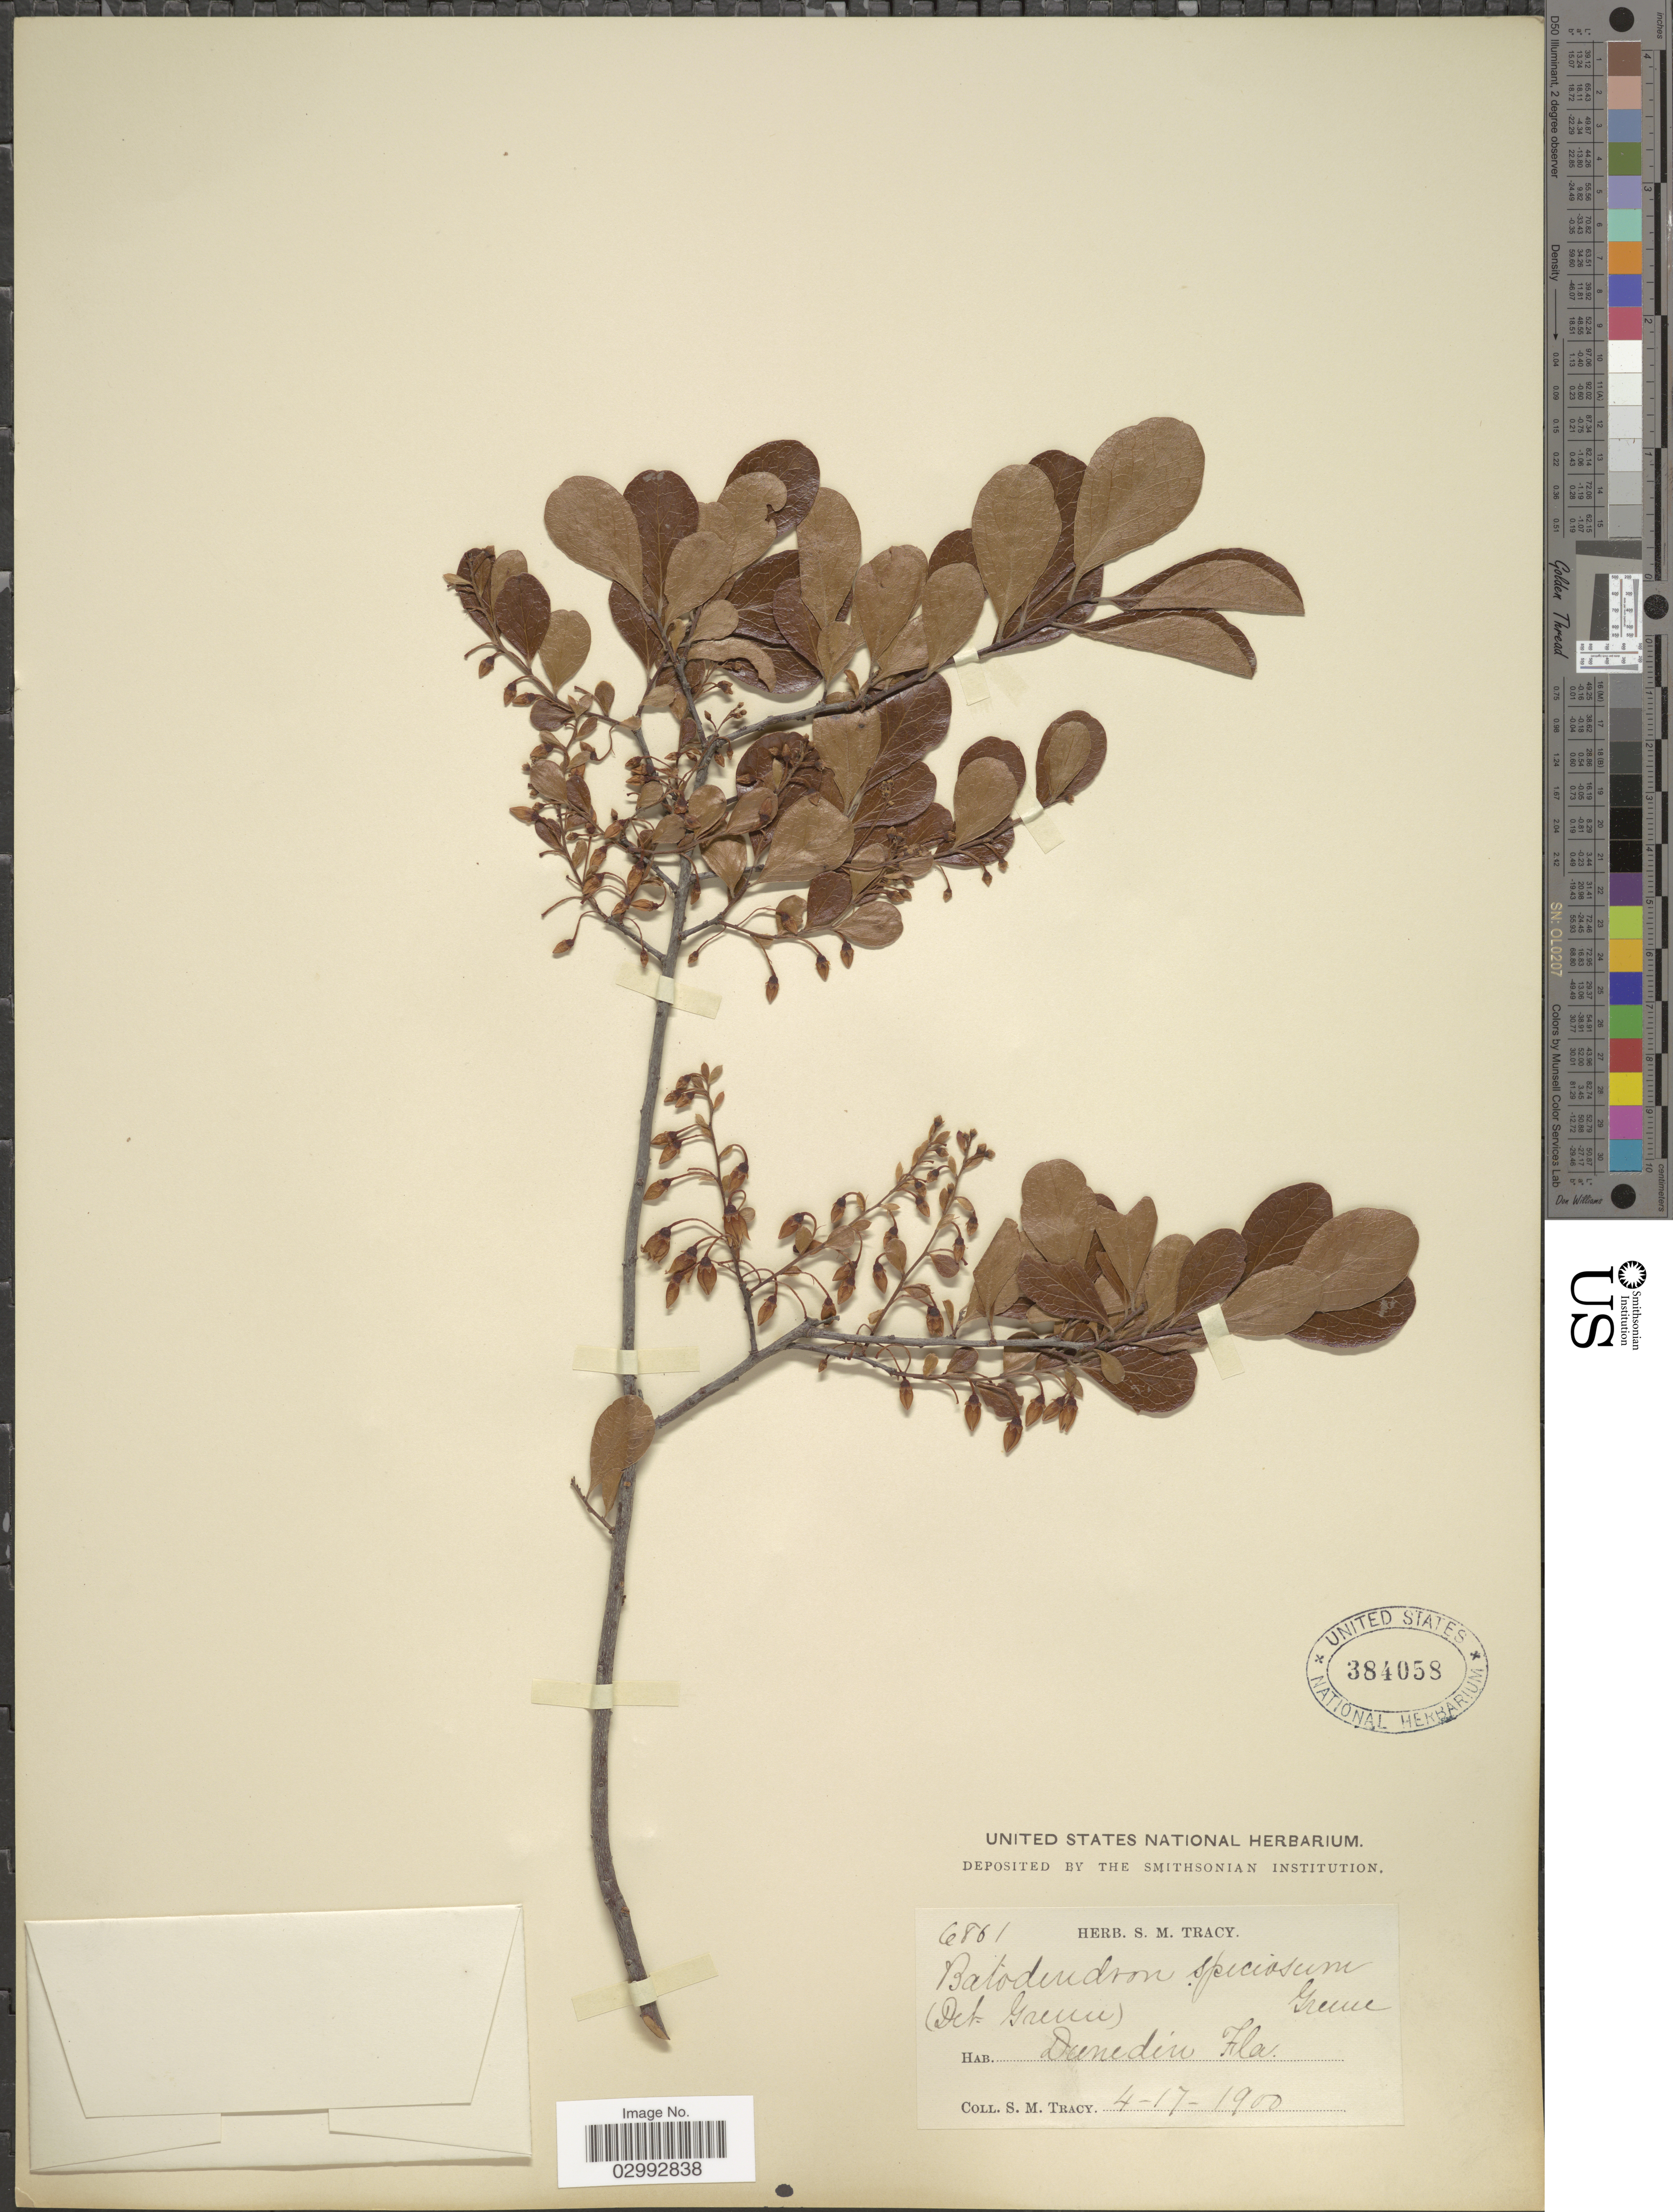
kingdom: Plantae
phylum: Tracheophyta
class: Magnoliopsida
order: Ericales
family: Ericaceae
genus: Batodendron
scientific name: Batodendron arboreum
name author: Nutt.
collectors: S. M. Tracy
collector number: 6861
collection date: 1900-04-17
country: United States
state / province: Florida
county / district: Pinellas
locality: Dunedin.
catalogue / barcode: US 384058